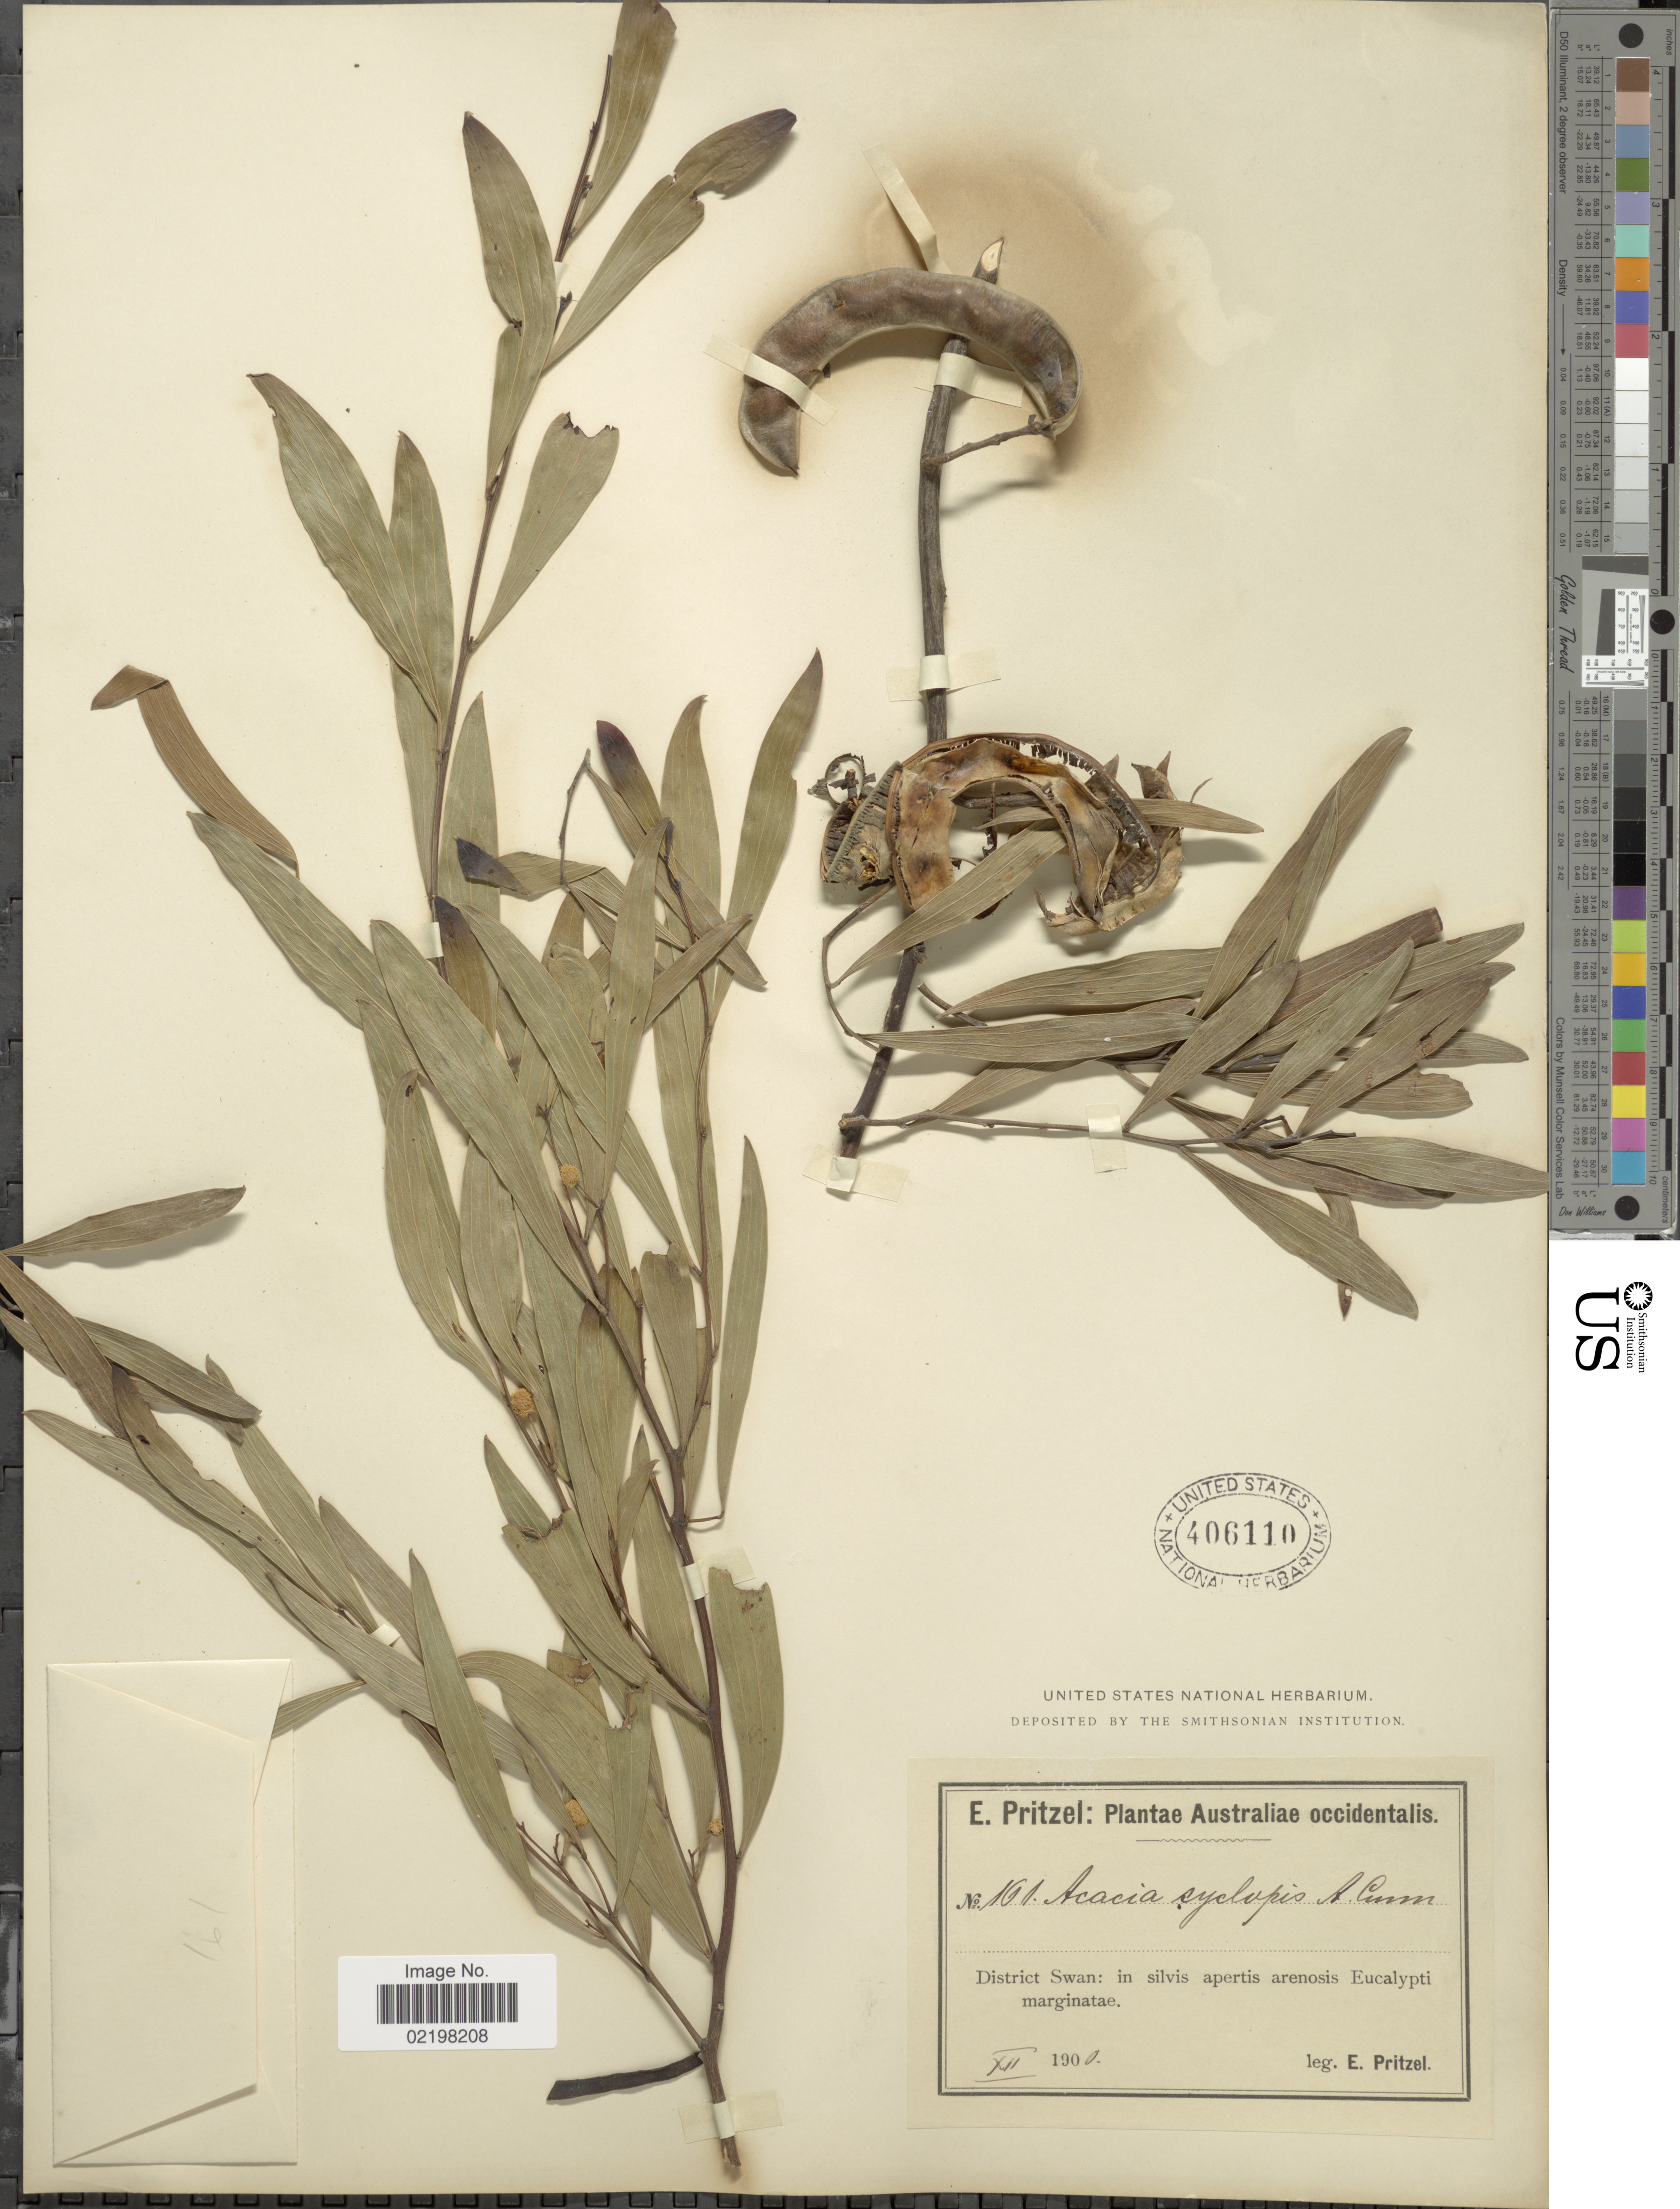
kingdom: Plantae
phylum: Tracheophyta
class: Magnoliopsida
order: Fabales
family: Fabaceae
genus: Acacia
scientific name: Acacia cyclops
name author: A. Cunn. ex G. Don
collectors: E. G. Pritzel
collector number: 161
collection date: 1900-12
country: Australia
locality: Australiae occidentalis. District Swan: in silvis apertis arenosis Eucalypti marginatae.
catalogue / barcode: US 406110